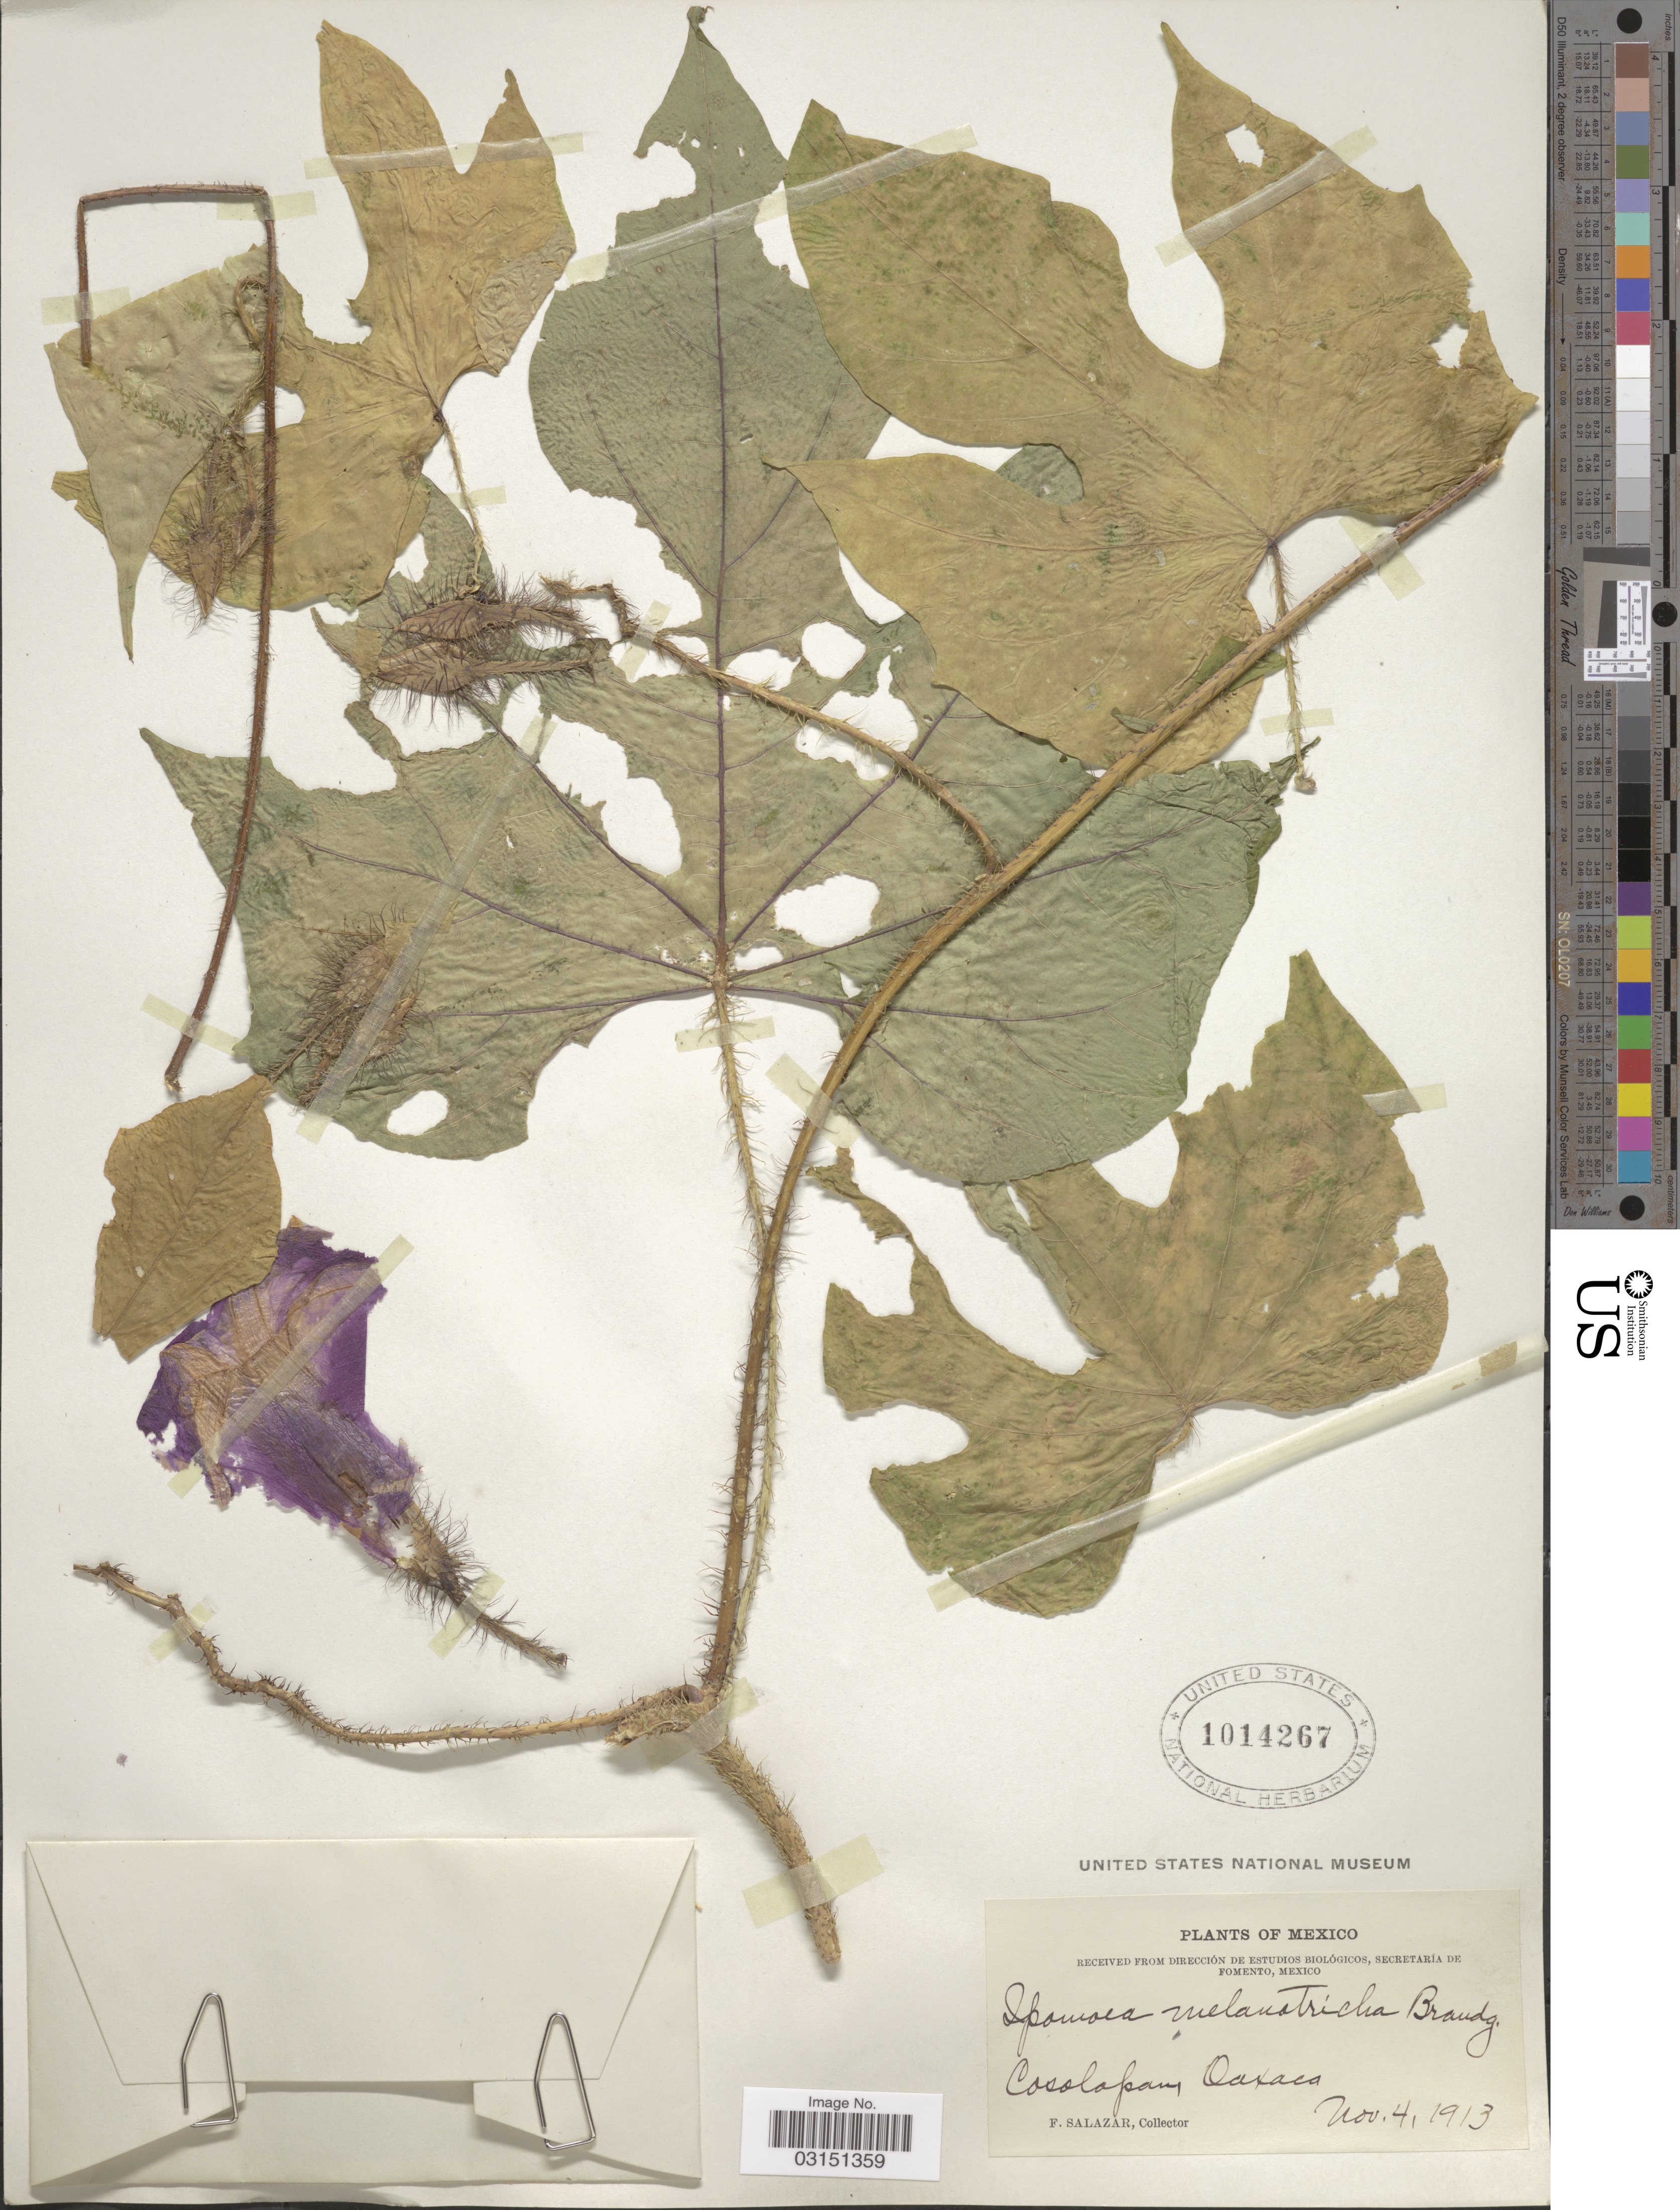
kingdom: Plantae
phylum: Tracheophyta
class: Magnoliopsida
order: Solanales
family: Convolvulaceae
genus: Ipomoea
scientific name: Ipomoea setosa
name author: Ker Gawl.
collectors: F. Salazar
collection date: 1913-11-04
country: Mexico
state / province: Oaxaca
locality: Cosolapam.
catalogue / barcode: US 1014267